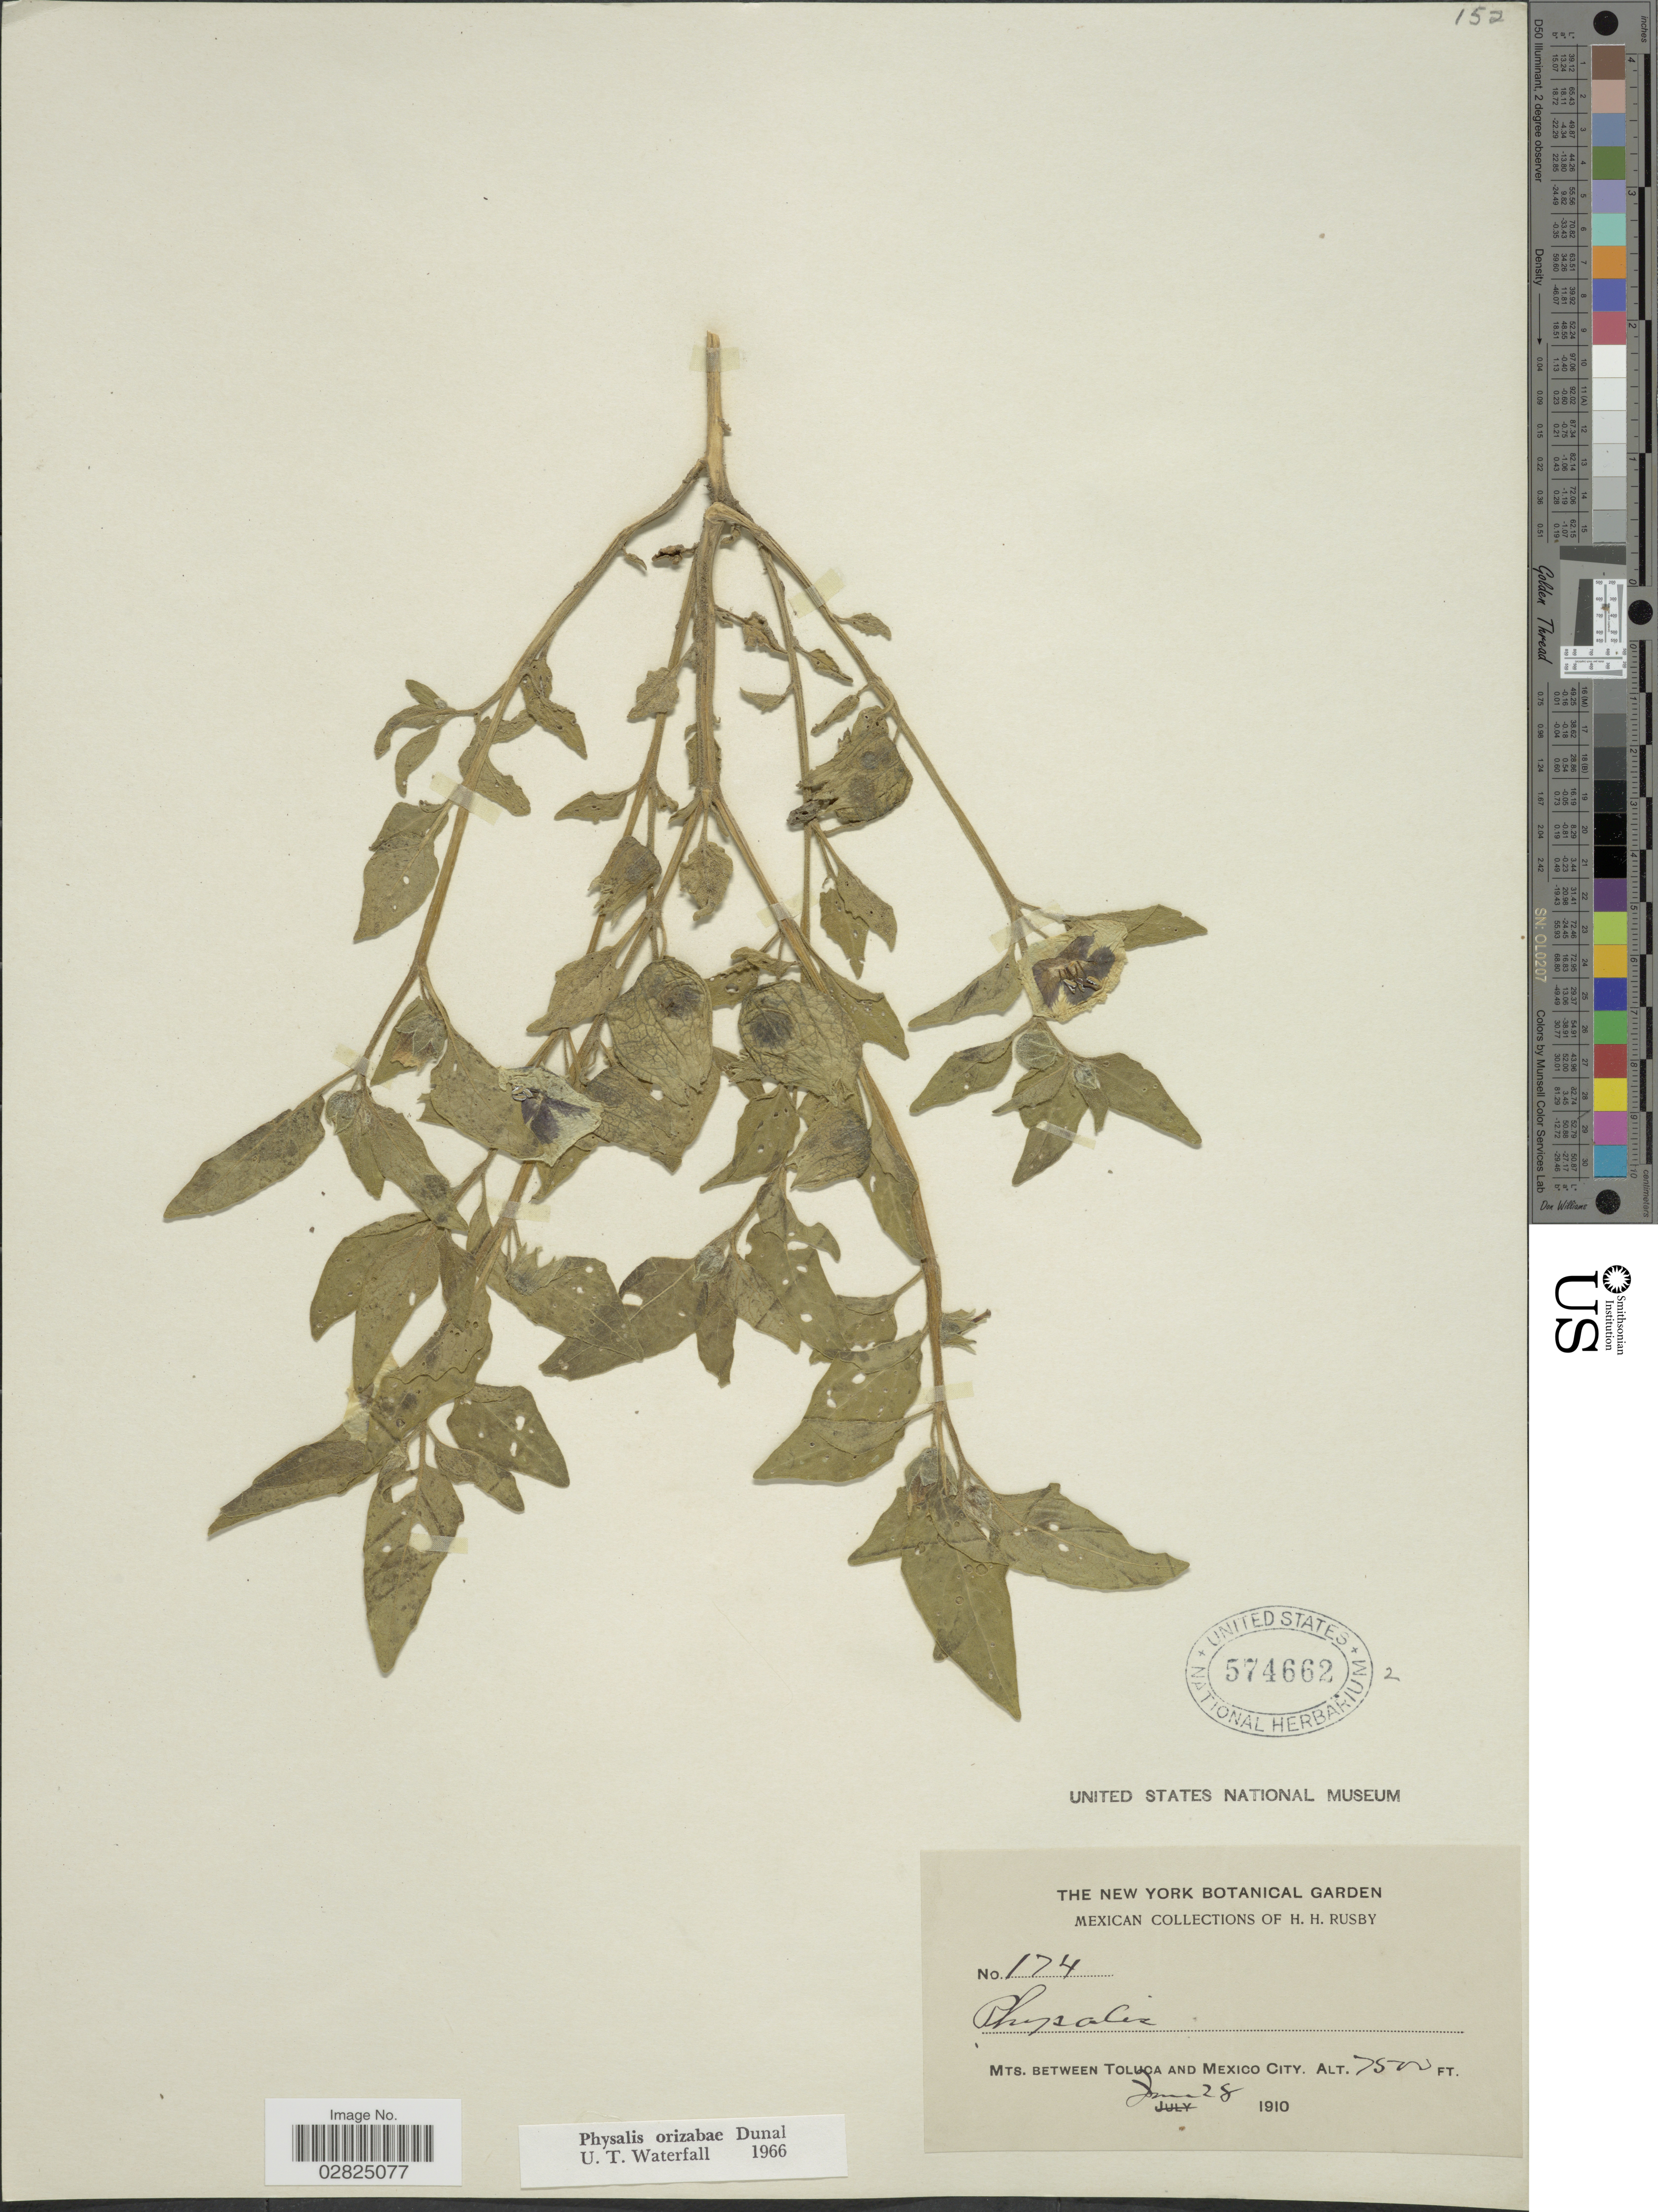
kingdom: Plantae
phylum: Tracheophyta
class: Magnoliopsida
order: Solanales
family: Solanaceae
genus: Physalis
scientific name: Physalis orizabae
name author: Dunal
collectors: H. H. Rusby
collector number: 174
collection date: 1910-06-28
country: Mexico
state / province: México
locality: Mts. between Toluca and Mexico City.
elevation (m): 2286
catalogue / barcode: US 574662